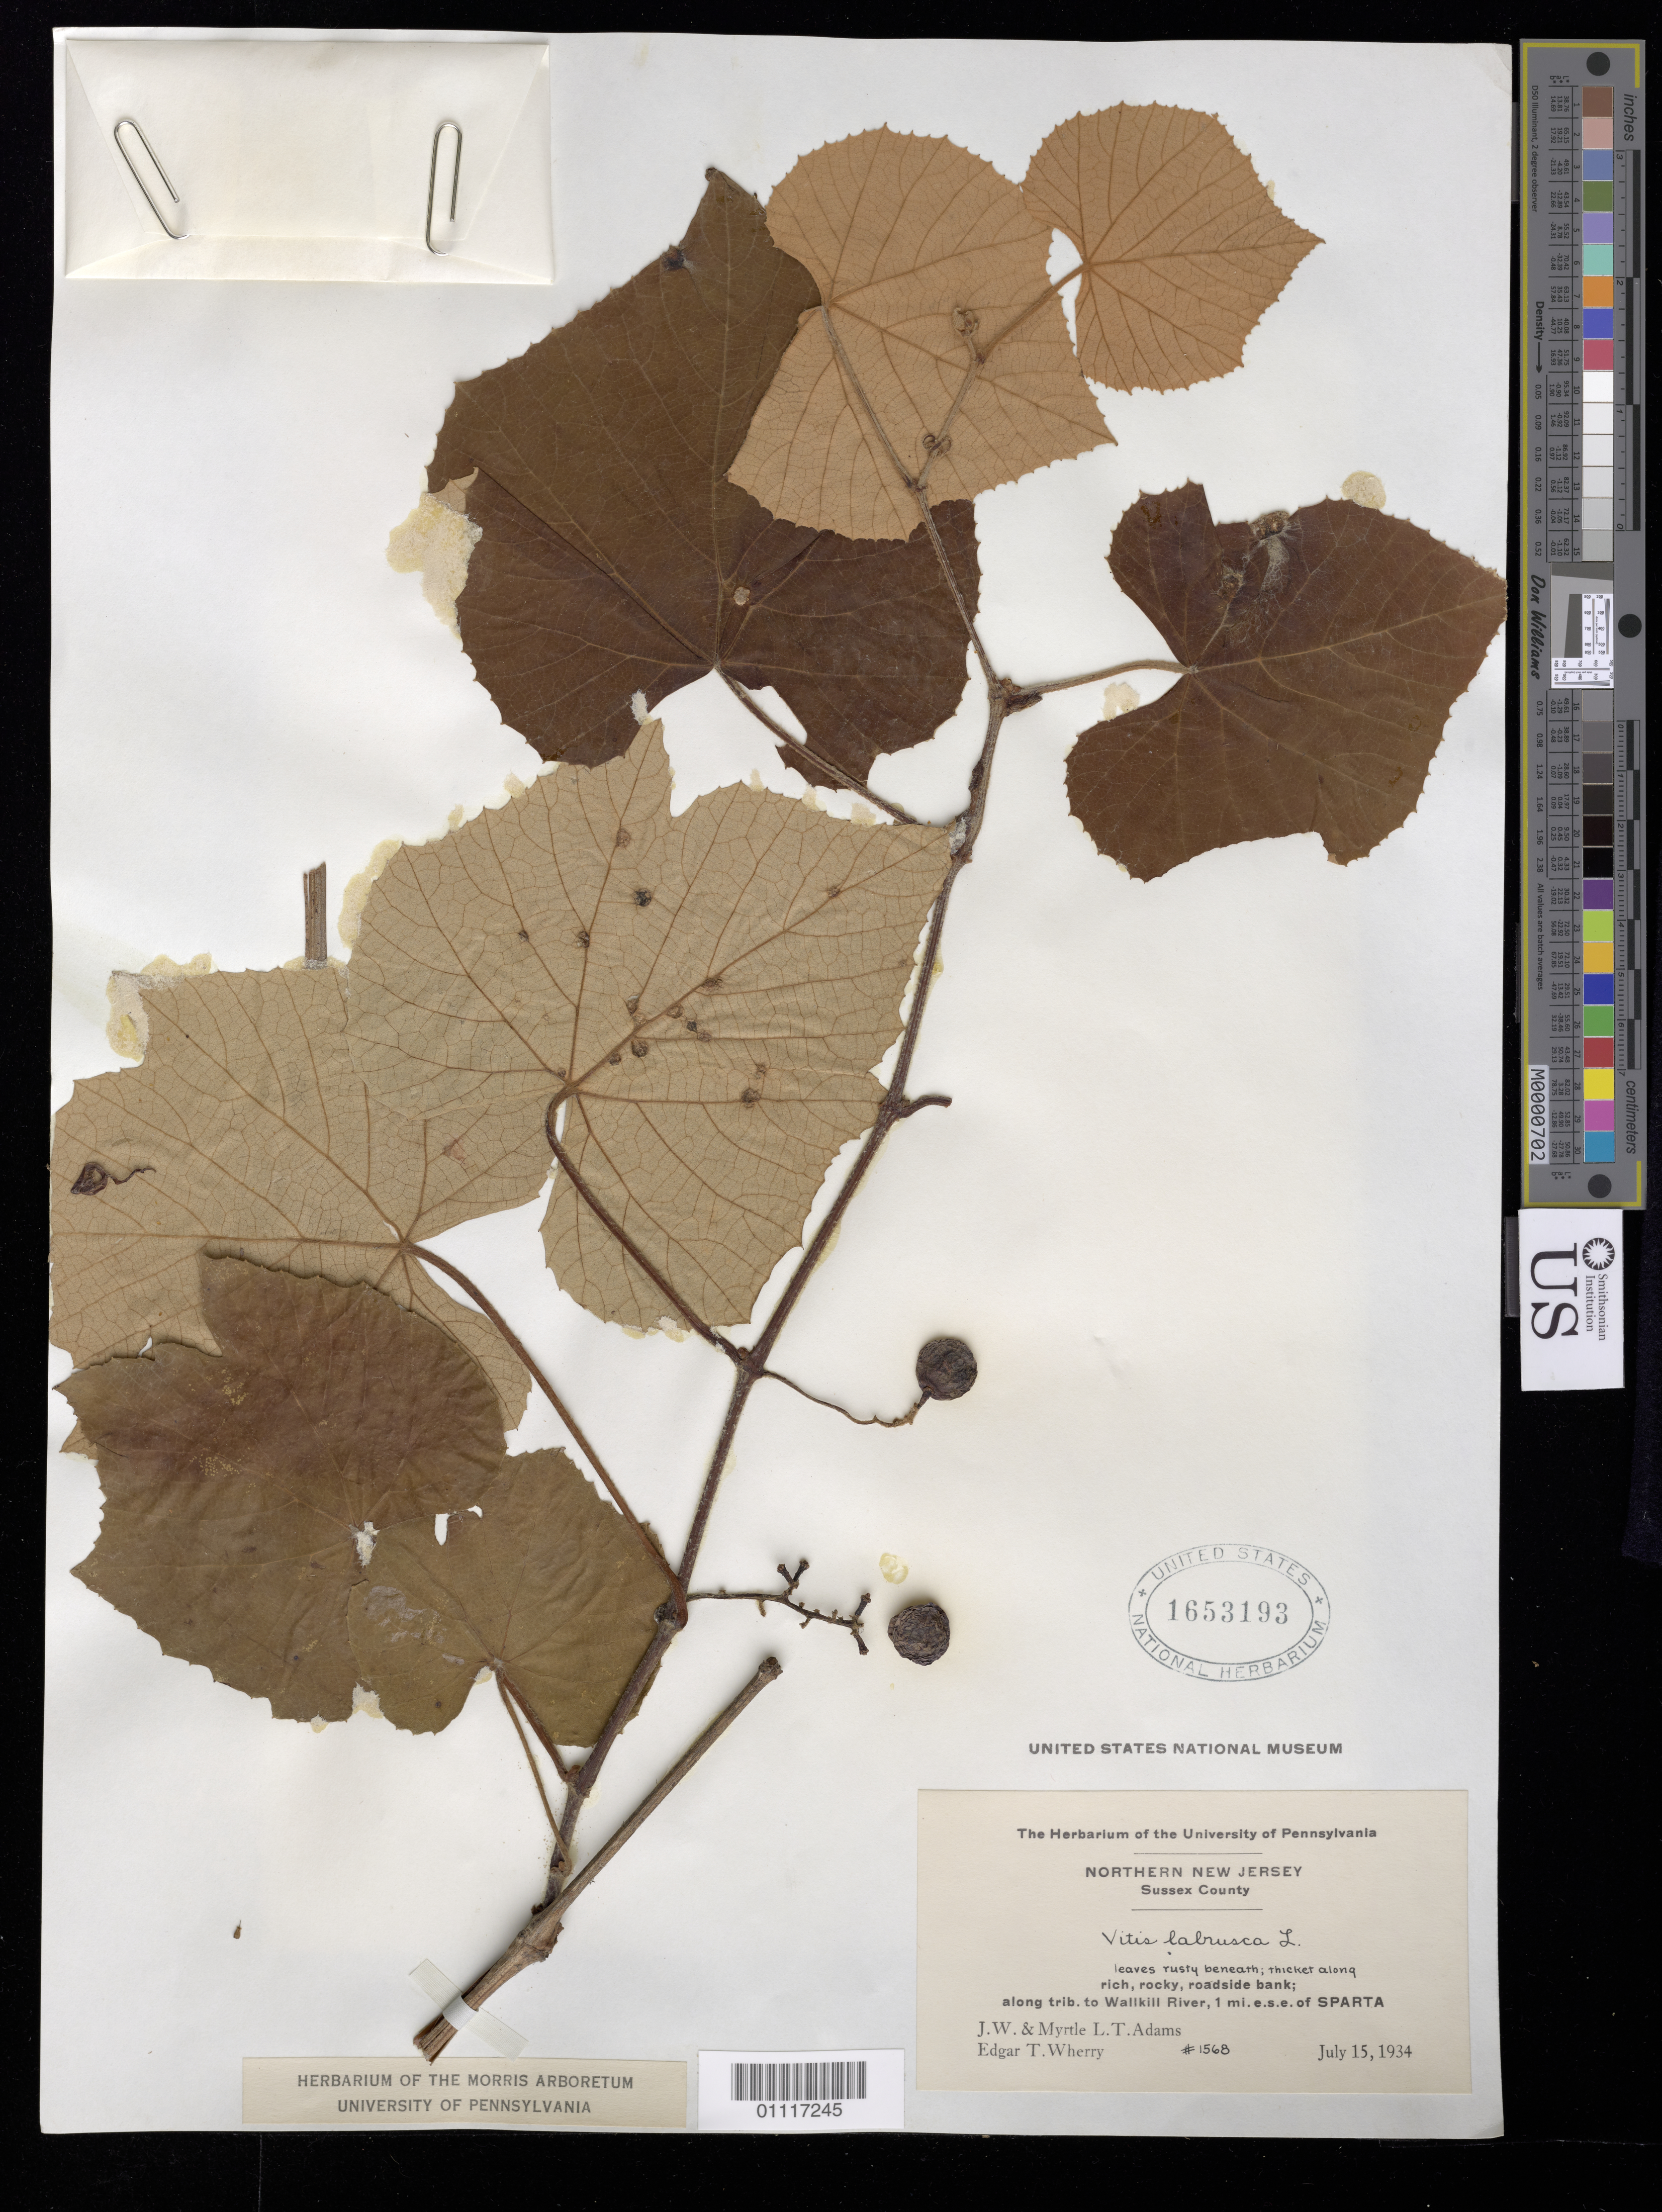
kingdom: Plantae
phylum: Tracheophyta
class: Magnoliopsida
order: Vitales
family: Vitaceae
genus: Vitis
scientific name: Vitis labrusca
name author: L.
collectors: J. W. Adams & E. T. Wherry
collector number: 1568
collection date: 1934-07-15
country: United States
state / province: New Jersey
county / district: Sussex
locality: along trib. to Wallkill River, 1 mi. e.s.e. of SPARTA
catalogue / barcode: US 1653193